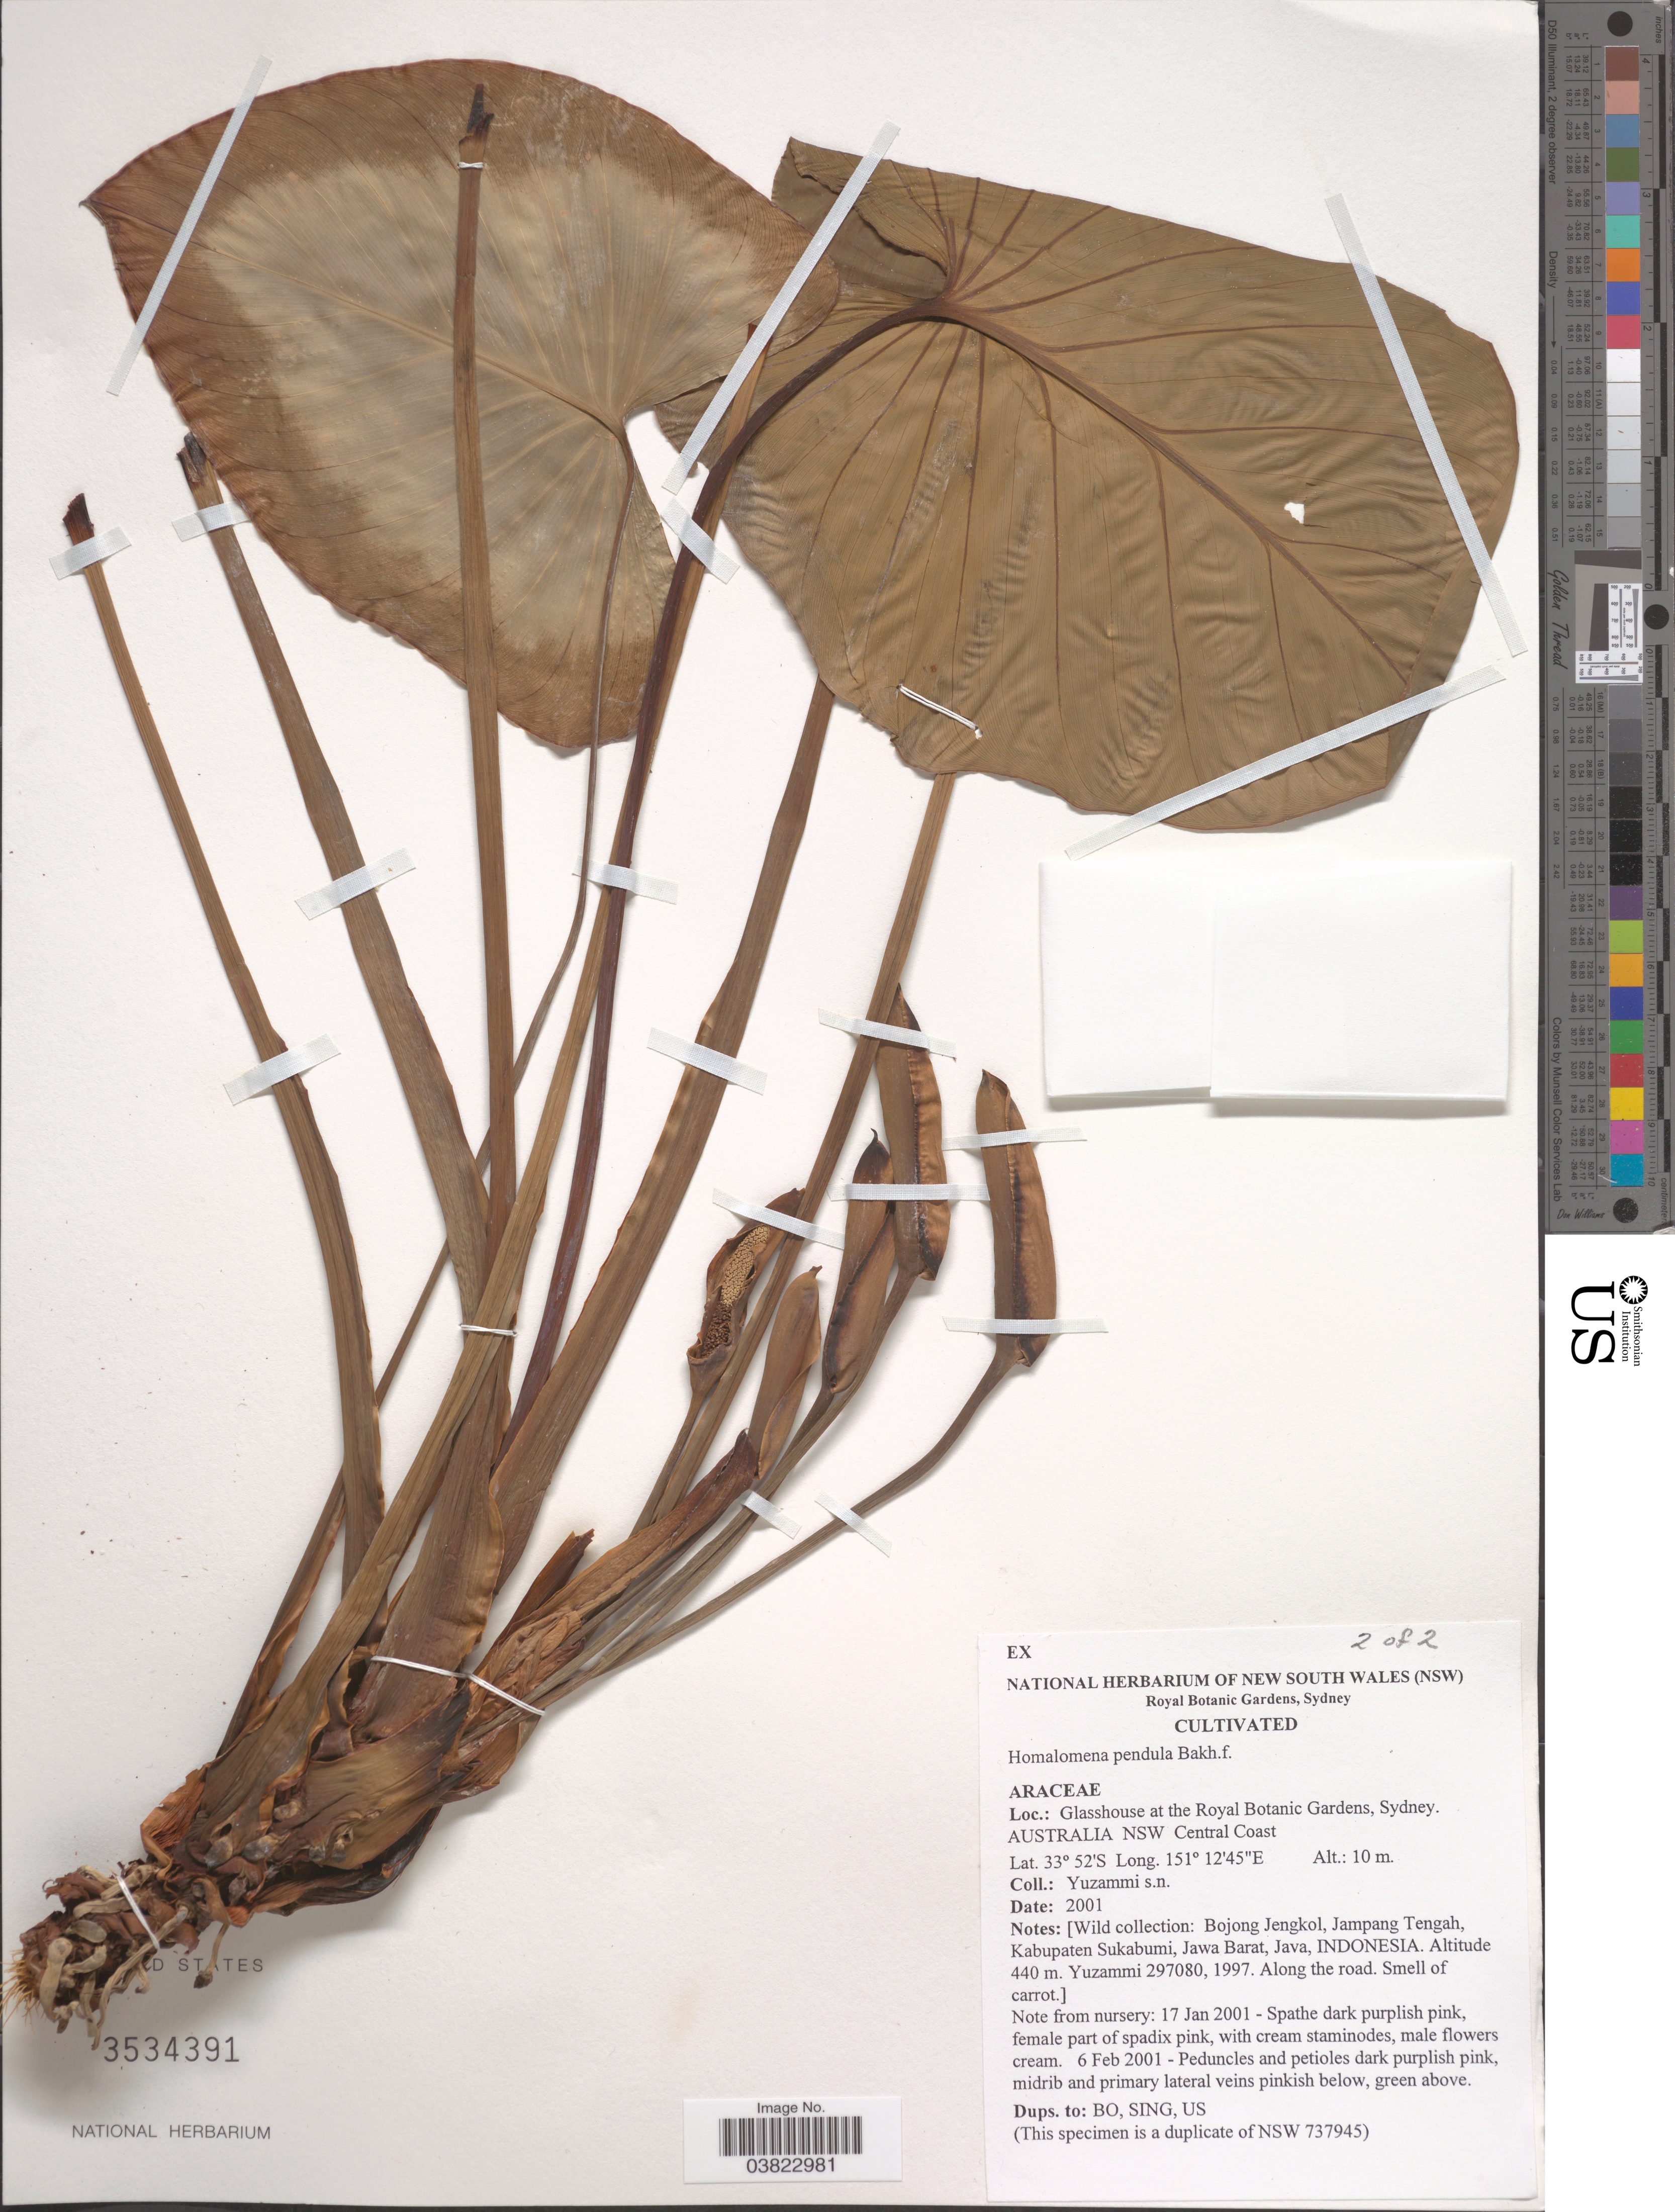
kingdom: Plantae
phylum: Tracheophyta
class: Liliopsida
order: Alismatales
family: Araceae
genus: Homalomena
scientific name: Homalomena pendula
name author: (Blume) Bakh. f.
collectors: Yuzammi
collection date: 2001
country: Australia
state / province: New South Wales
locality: Glasshouse at the Royal Botanic Gardens, Sydney. Central Coast.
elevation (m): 10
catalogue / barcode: US 3534391